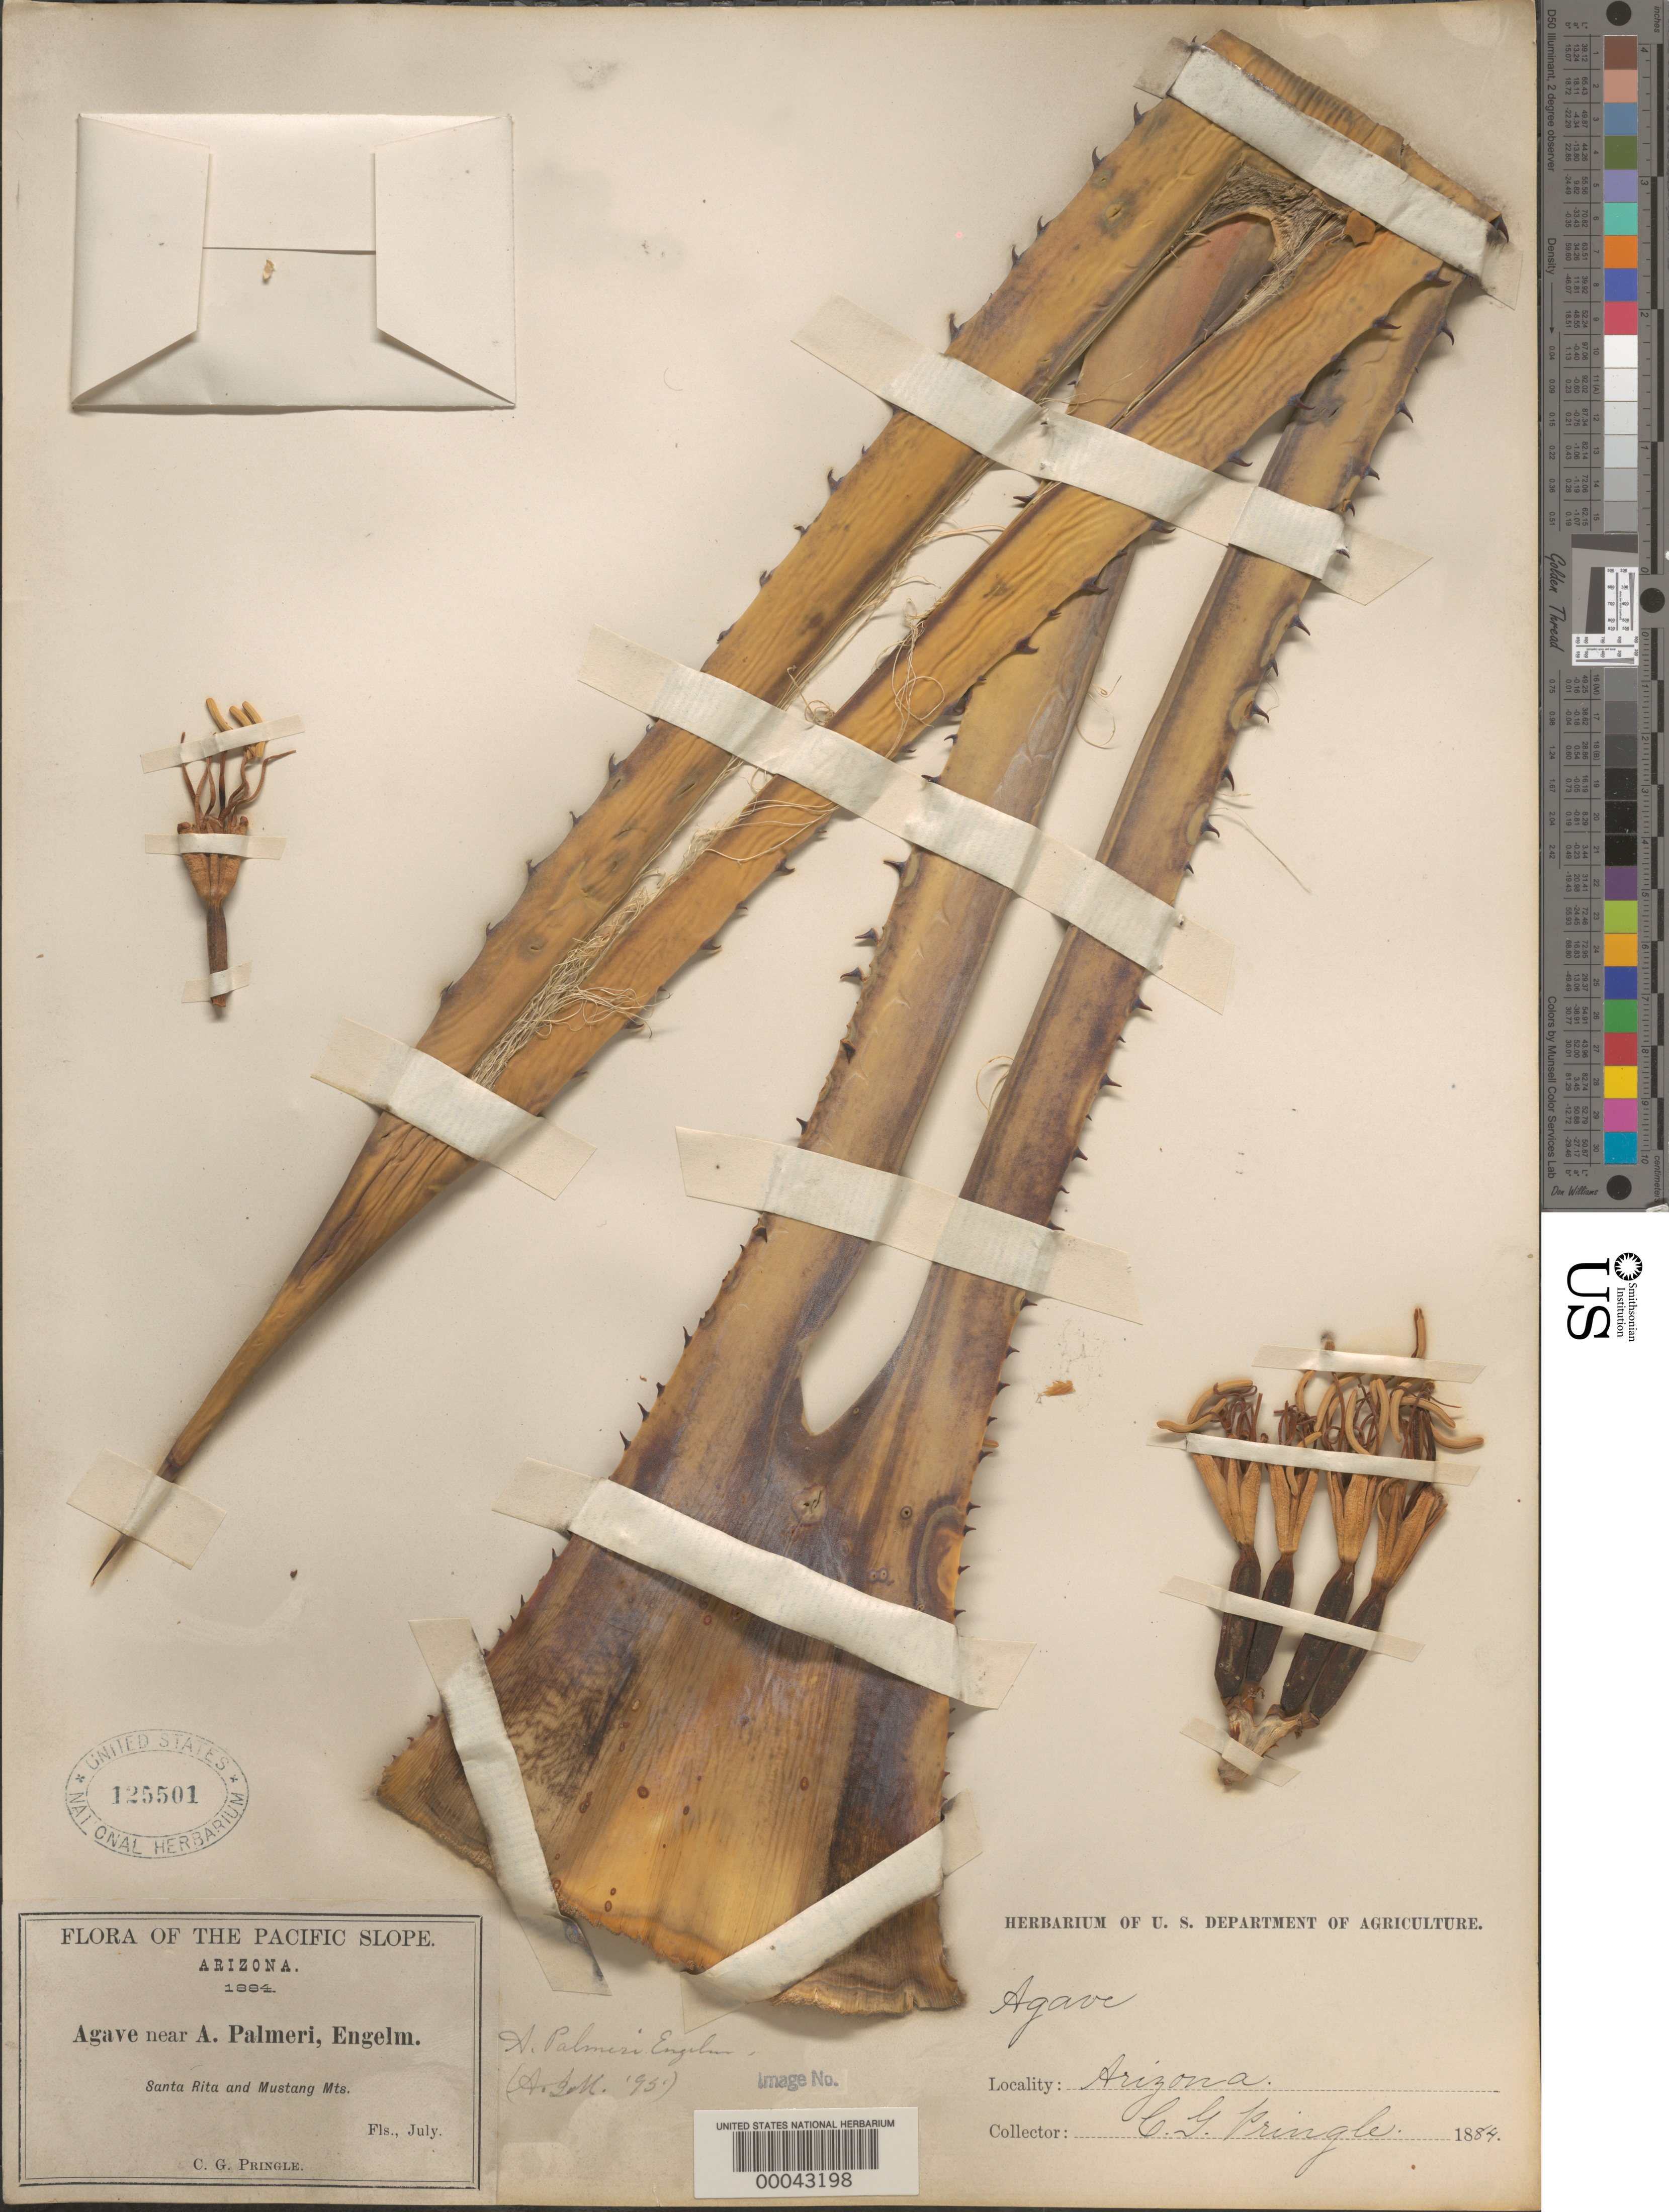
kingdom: Plantae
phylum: Tracheophyta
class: Liliopsida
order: Asparagales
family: Asparagaceae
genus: Agave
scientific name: Agave palmeri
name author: Engelm.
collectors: C. G. Pringle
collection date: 1884-07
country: United States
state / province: Arizona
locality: The Pacific Slope. Santa Rita and Mustang Mts.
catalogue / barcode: US 125501